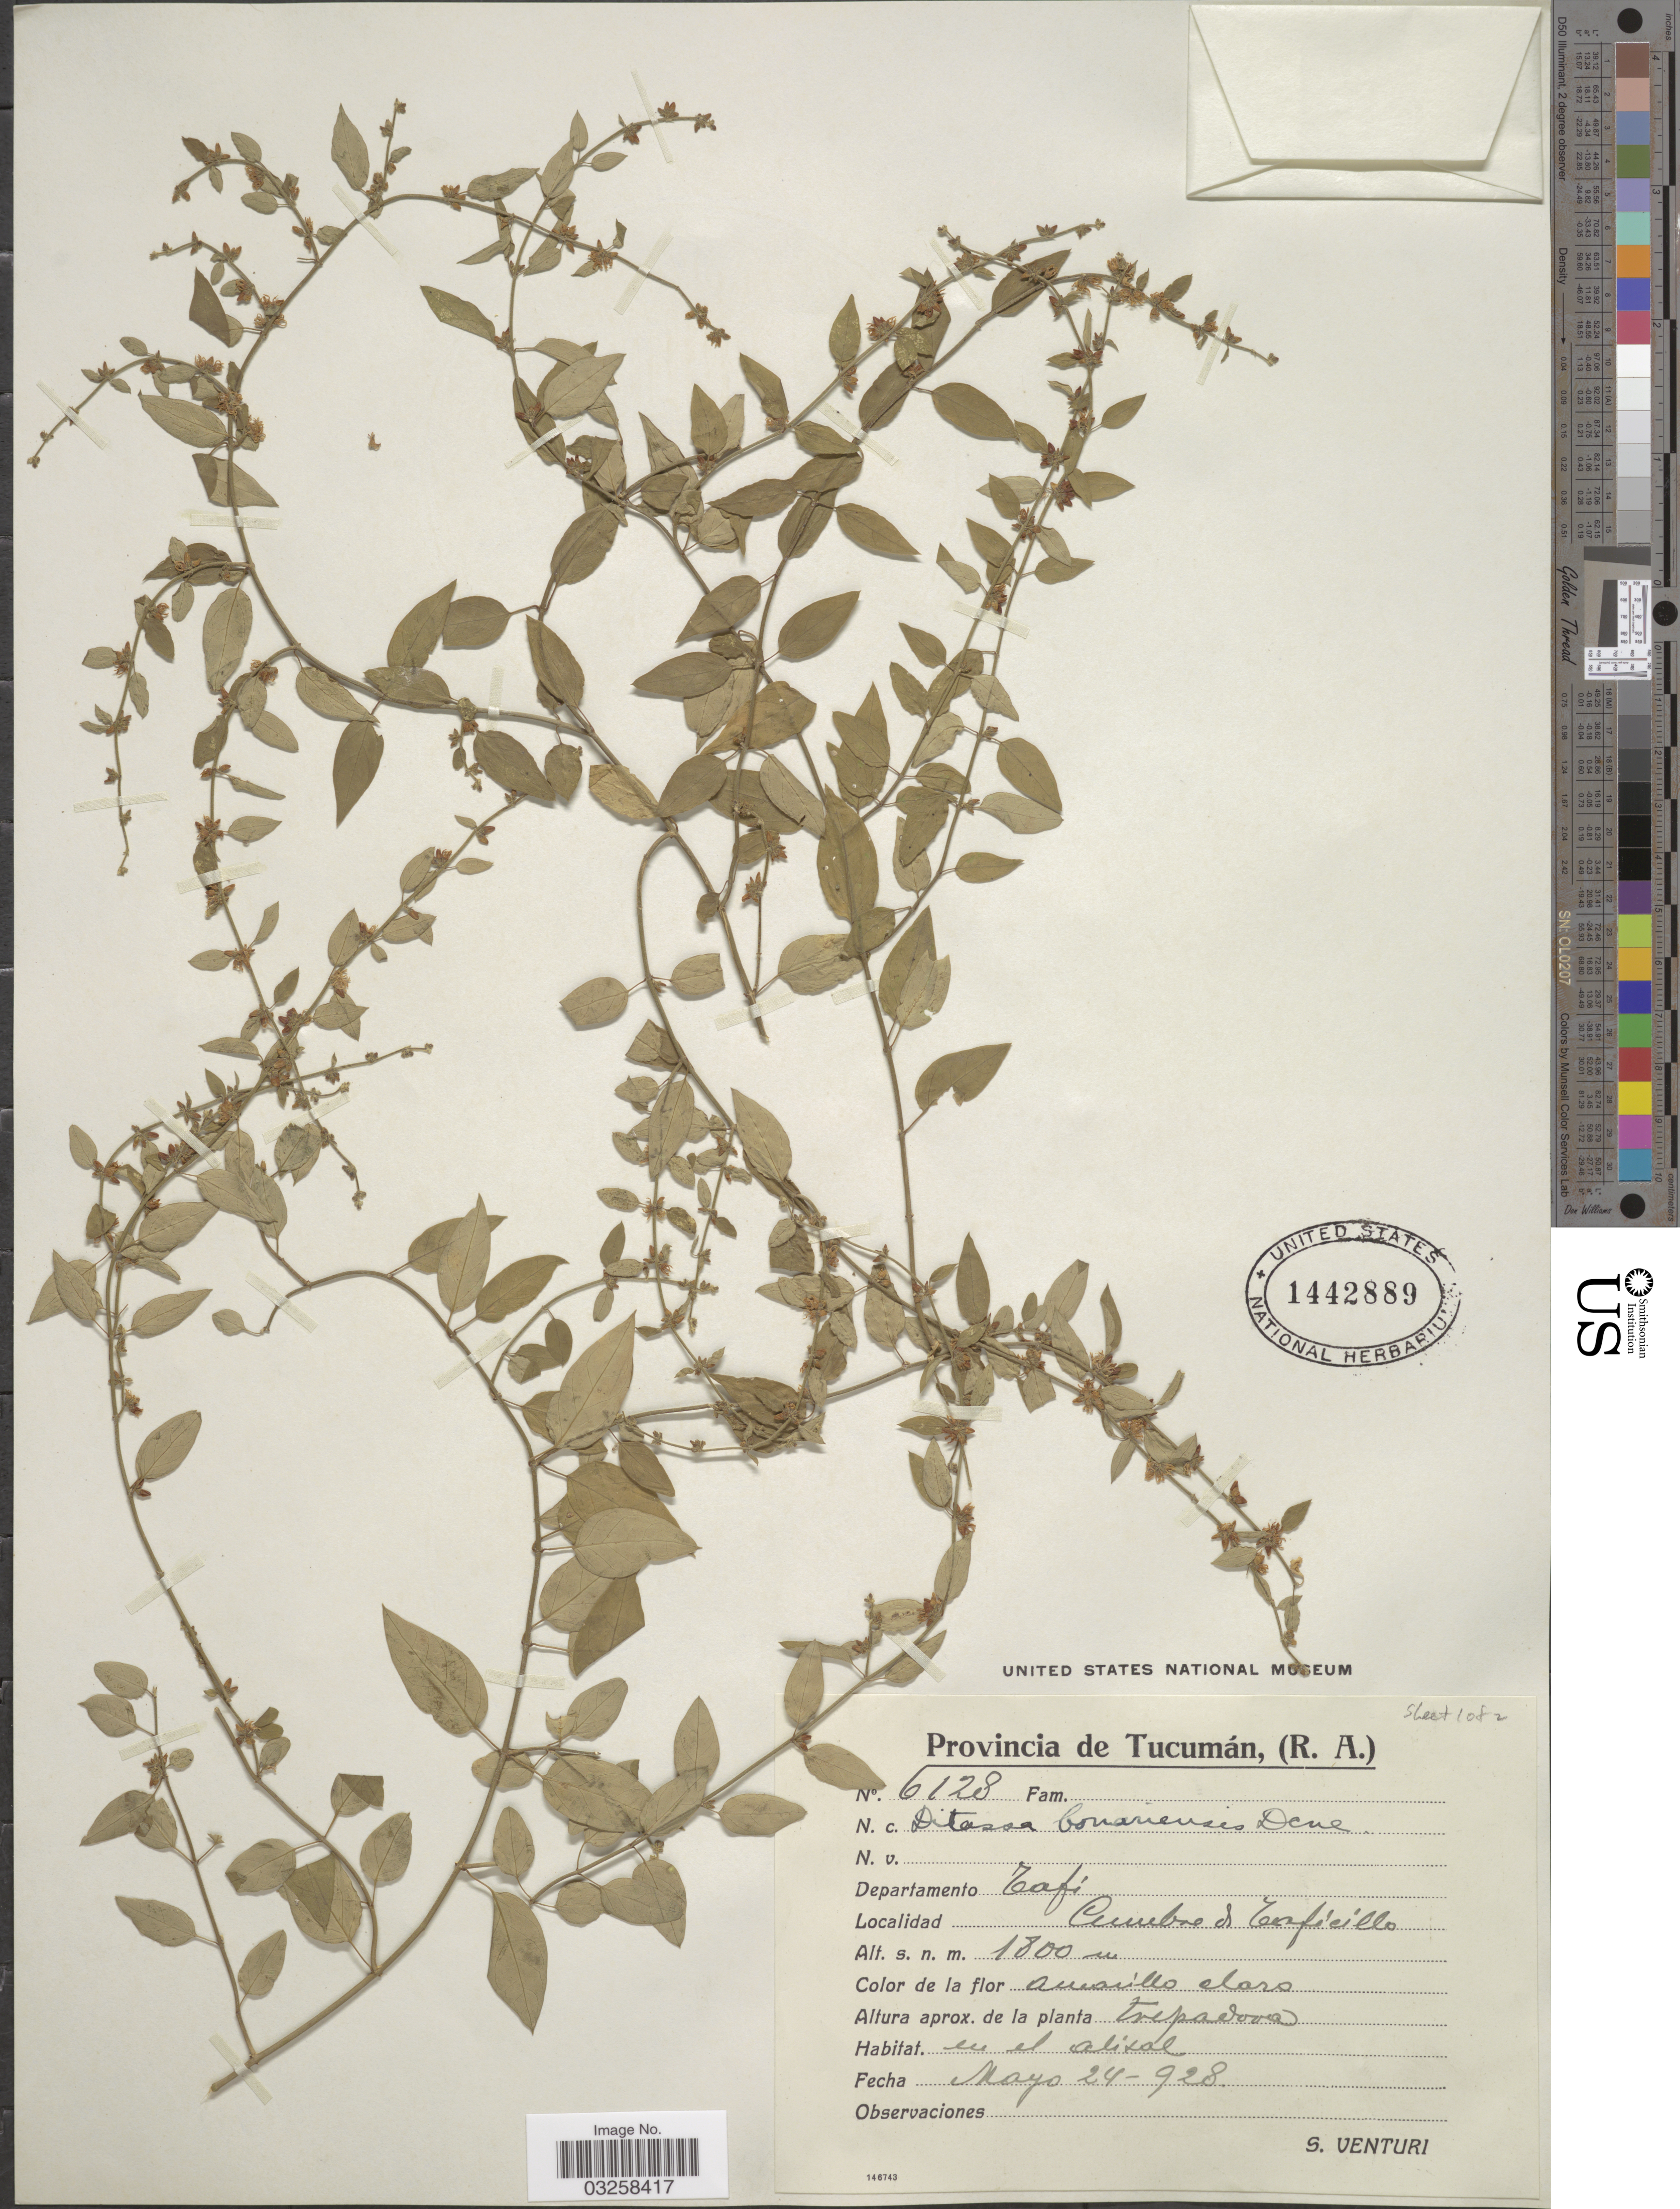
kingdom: Plantae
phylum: Tracheophyta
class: Magnoliopsida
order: Gentianales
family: Apocynaceae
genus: Ditassa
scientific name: Ditassa bonariensis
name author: Decne.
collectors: S. Venturi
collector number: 6128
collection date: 1928-05-24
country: Argentina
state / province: Tucuman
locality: Departamento Tafi, Cumbre de Taficillo.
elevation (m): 1800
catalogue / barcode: US 1442889